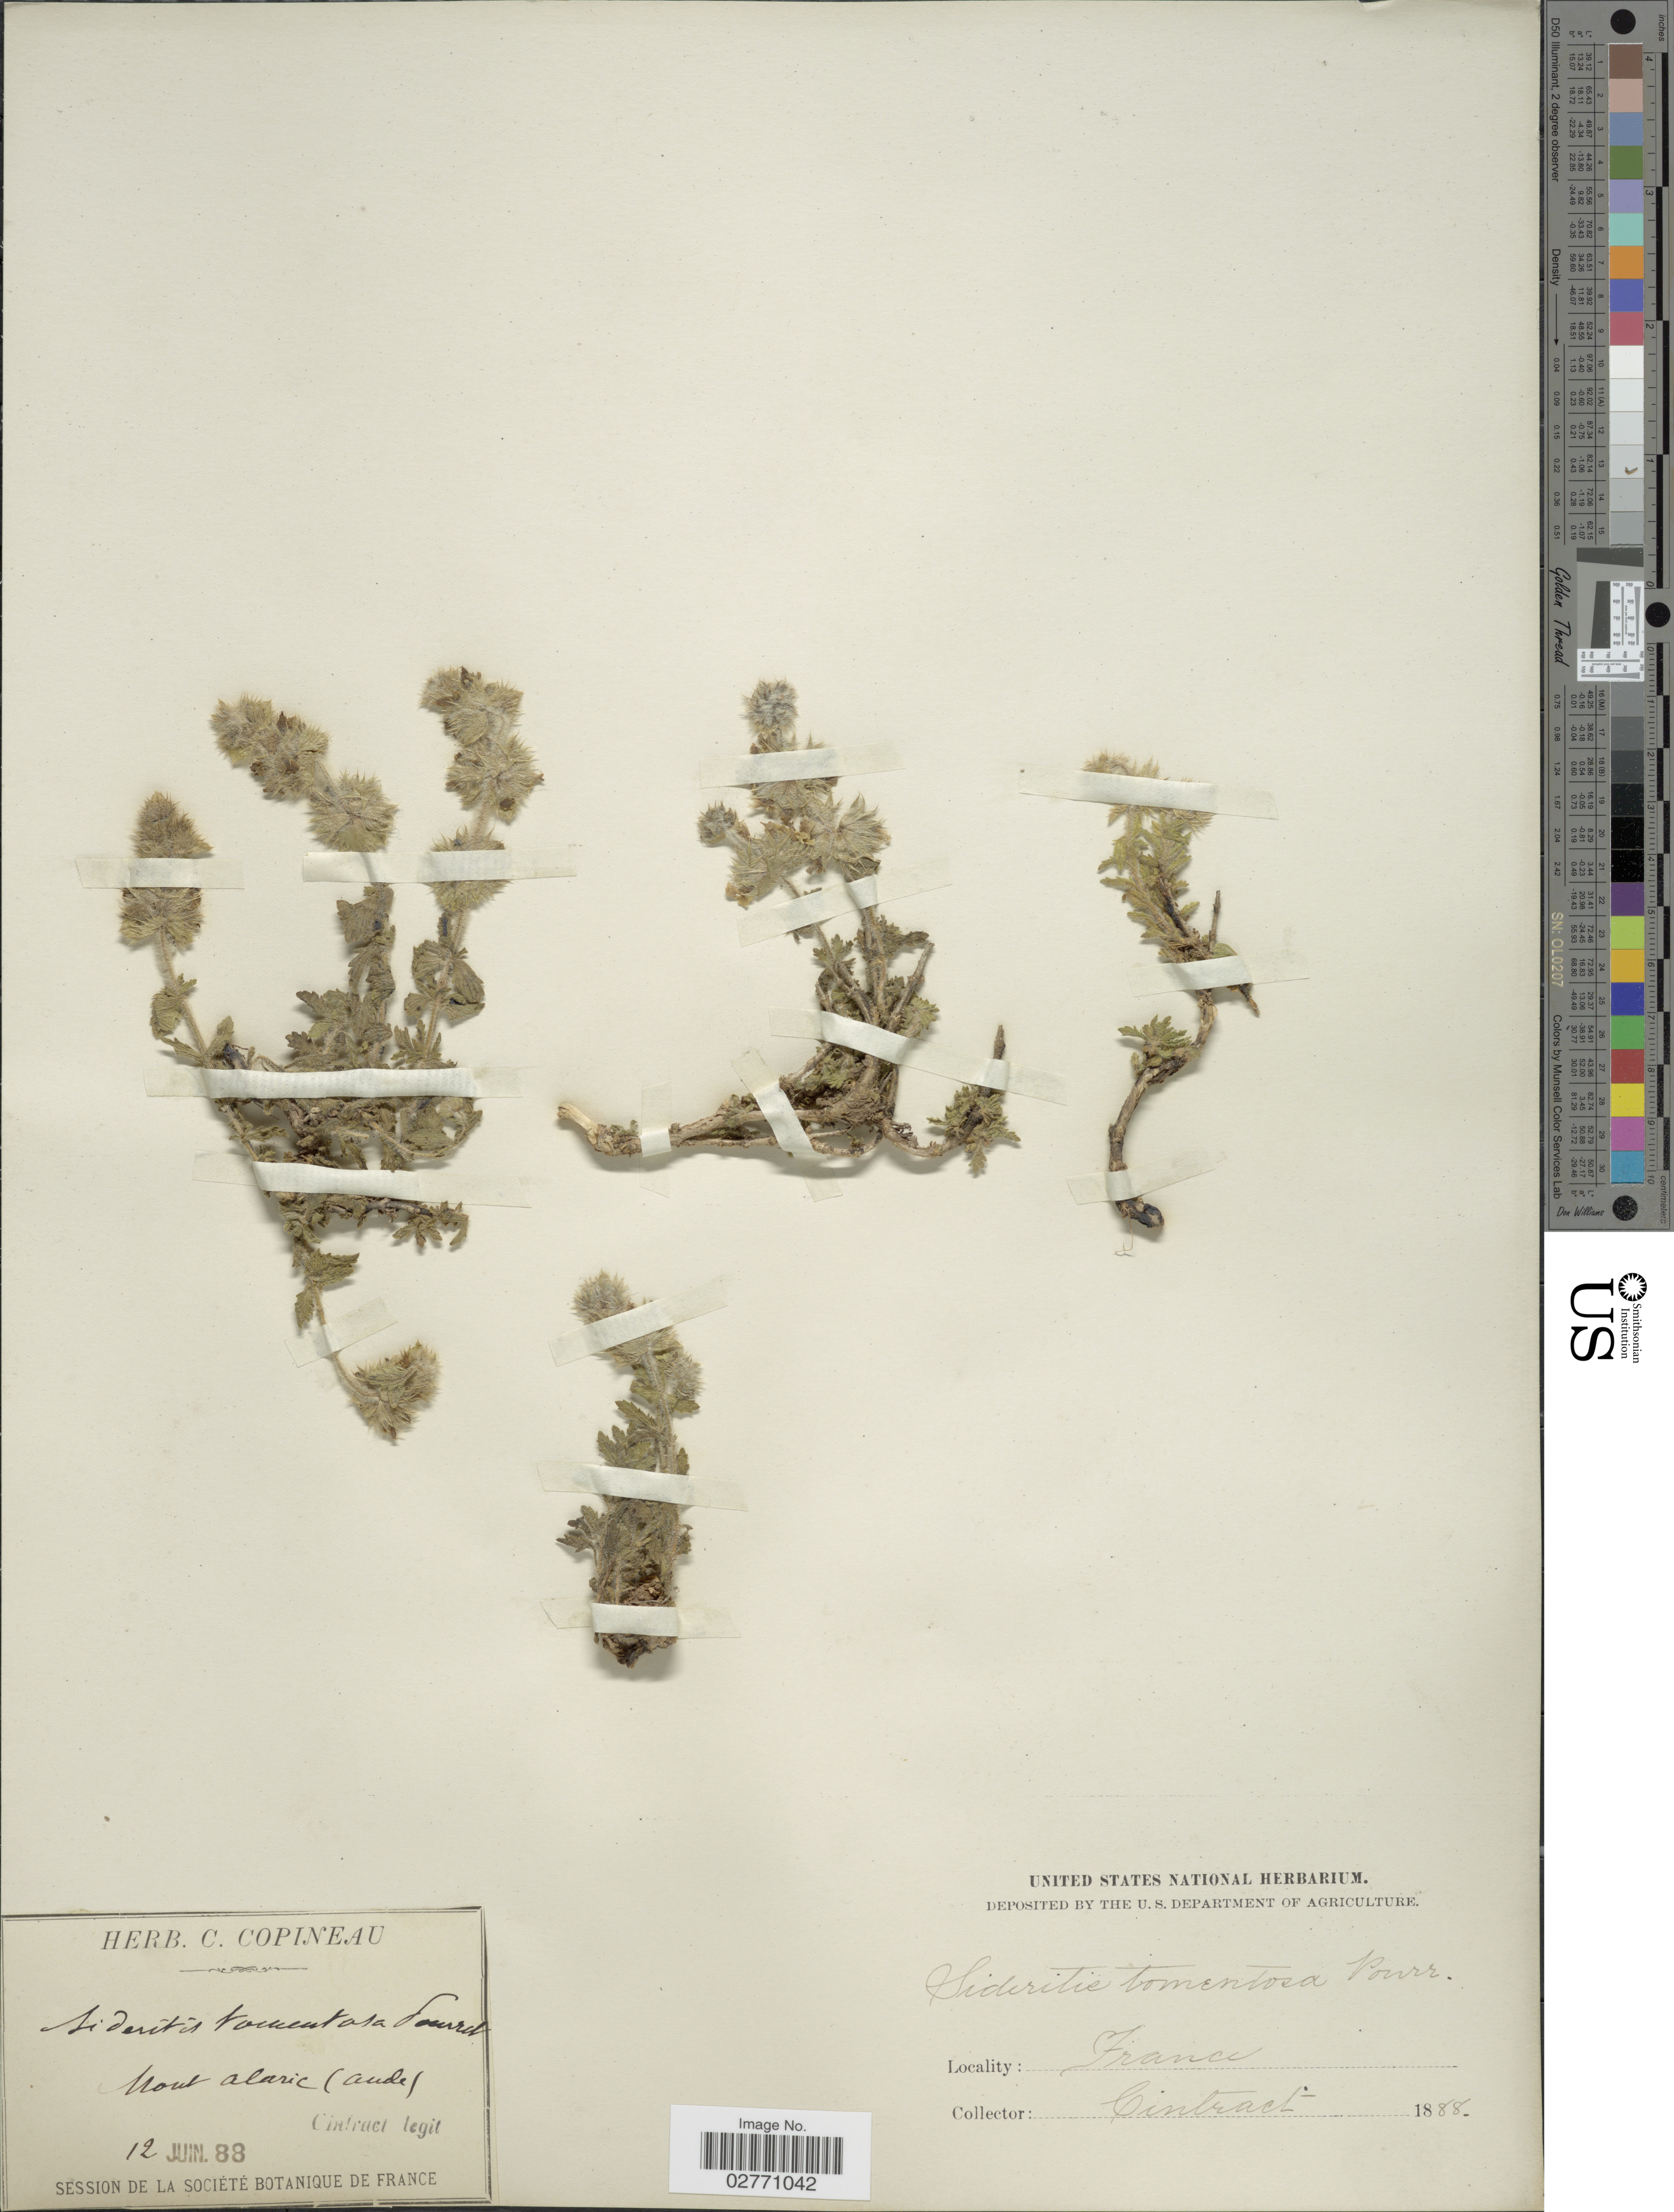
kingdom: Plantae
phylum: Tracheophyta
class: Magnoliopsida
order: Lamiales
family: Lamiaceae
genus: Sideritis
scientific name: Sideritis tomentosa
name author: Pourr.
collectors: Cintract, --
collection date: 1888-06-12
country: France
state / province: Occitanie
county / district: Aude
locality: Mont Alaric (Aude).